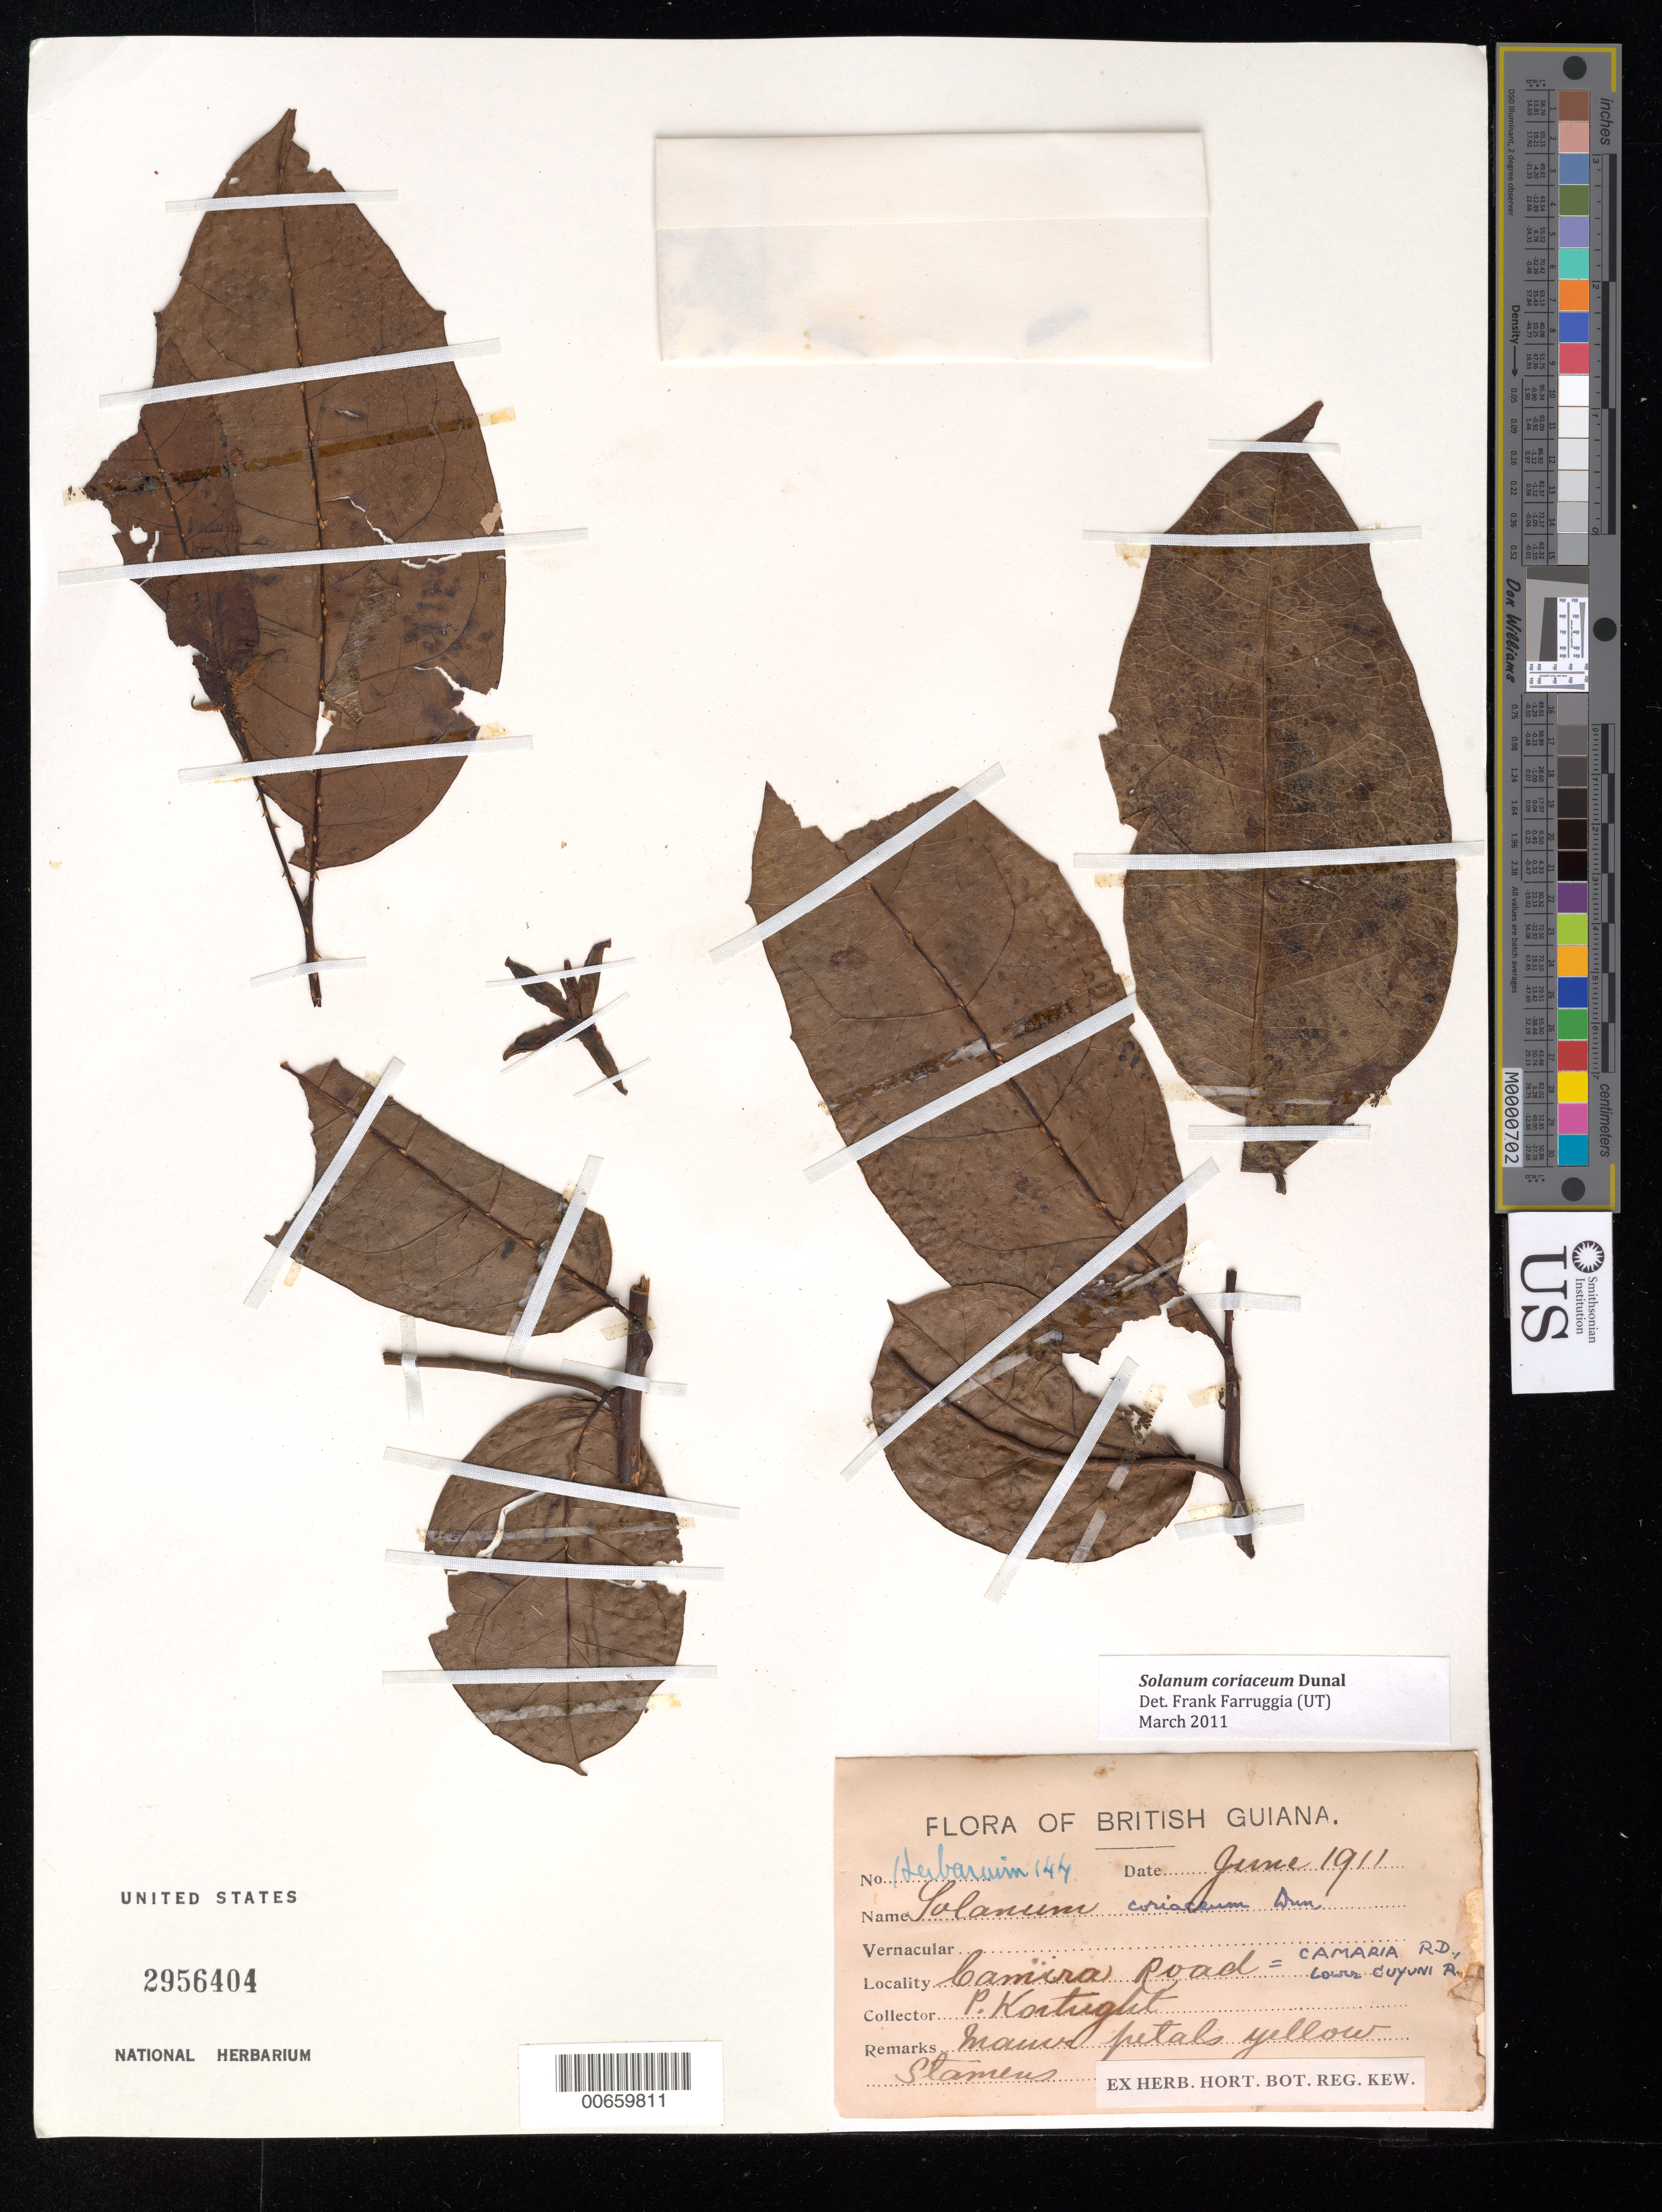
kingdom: Plantae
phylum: Tracheophyta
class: Magnoliopsida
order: Solanales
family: Solanaceae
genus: Solanum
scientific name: Solanum coriaceum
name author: Dunal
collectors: P. Kortright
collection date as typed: Jun 1911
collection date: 1911-06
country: Guyana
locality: Camaria Road, lower Cuyuni R.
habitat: Herbarium 144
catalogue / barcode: US 2956404